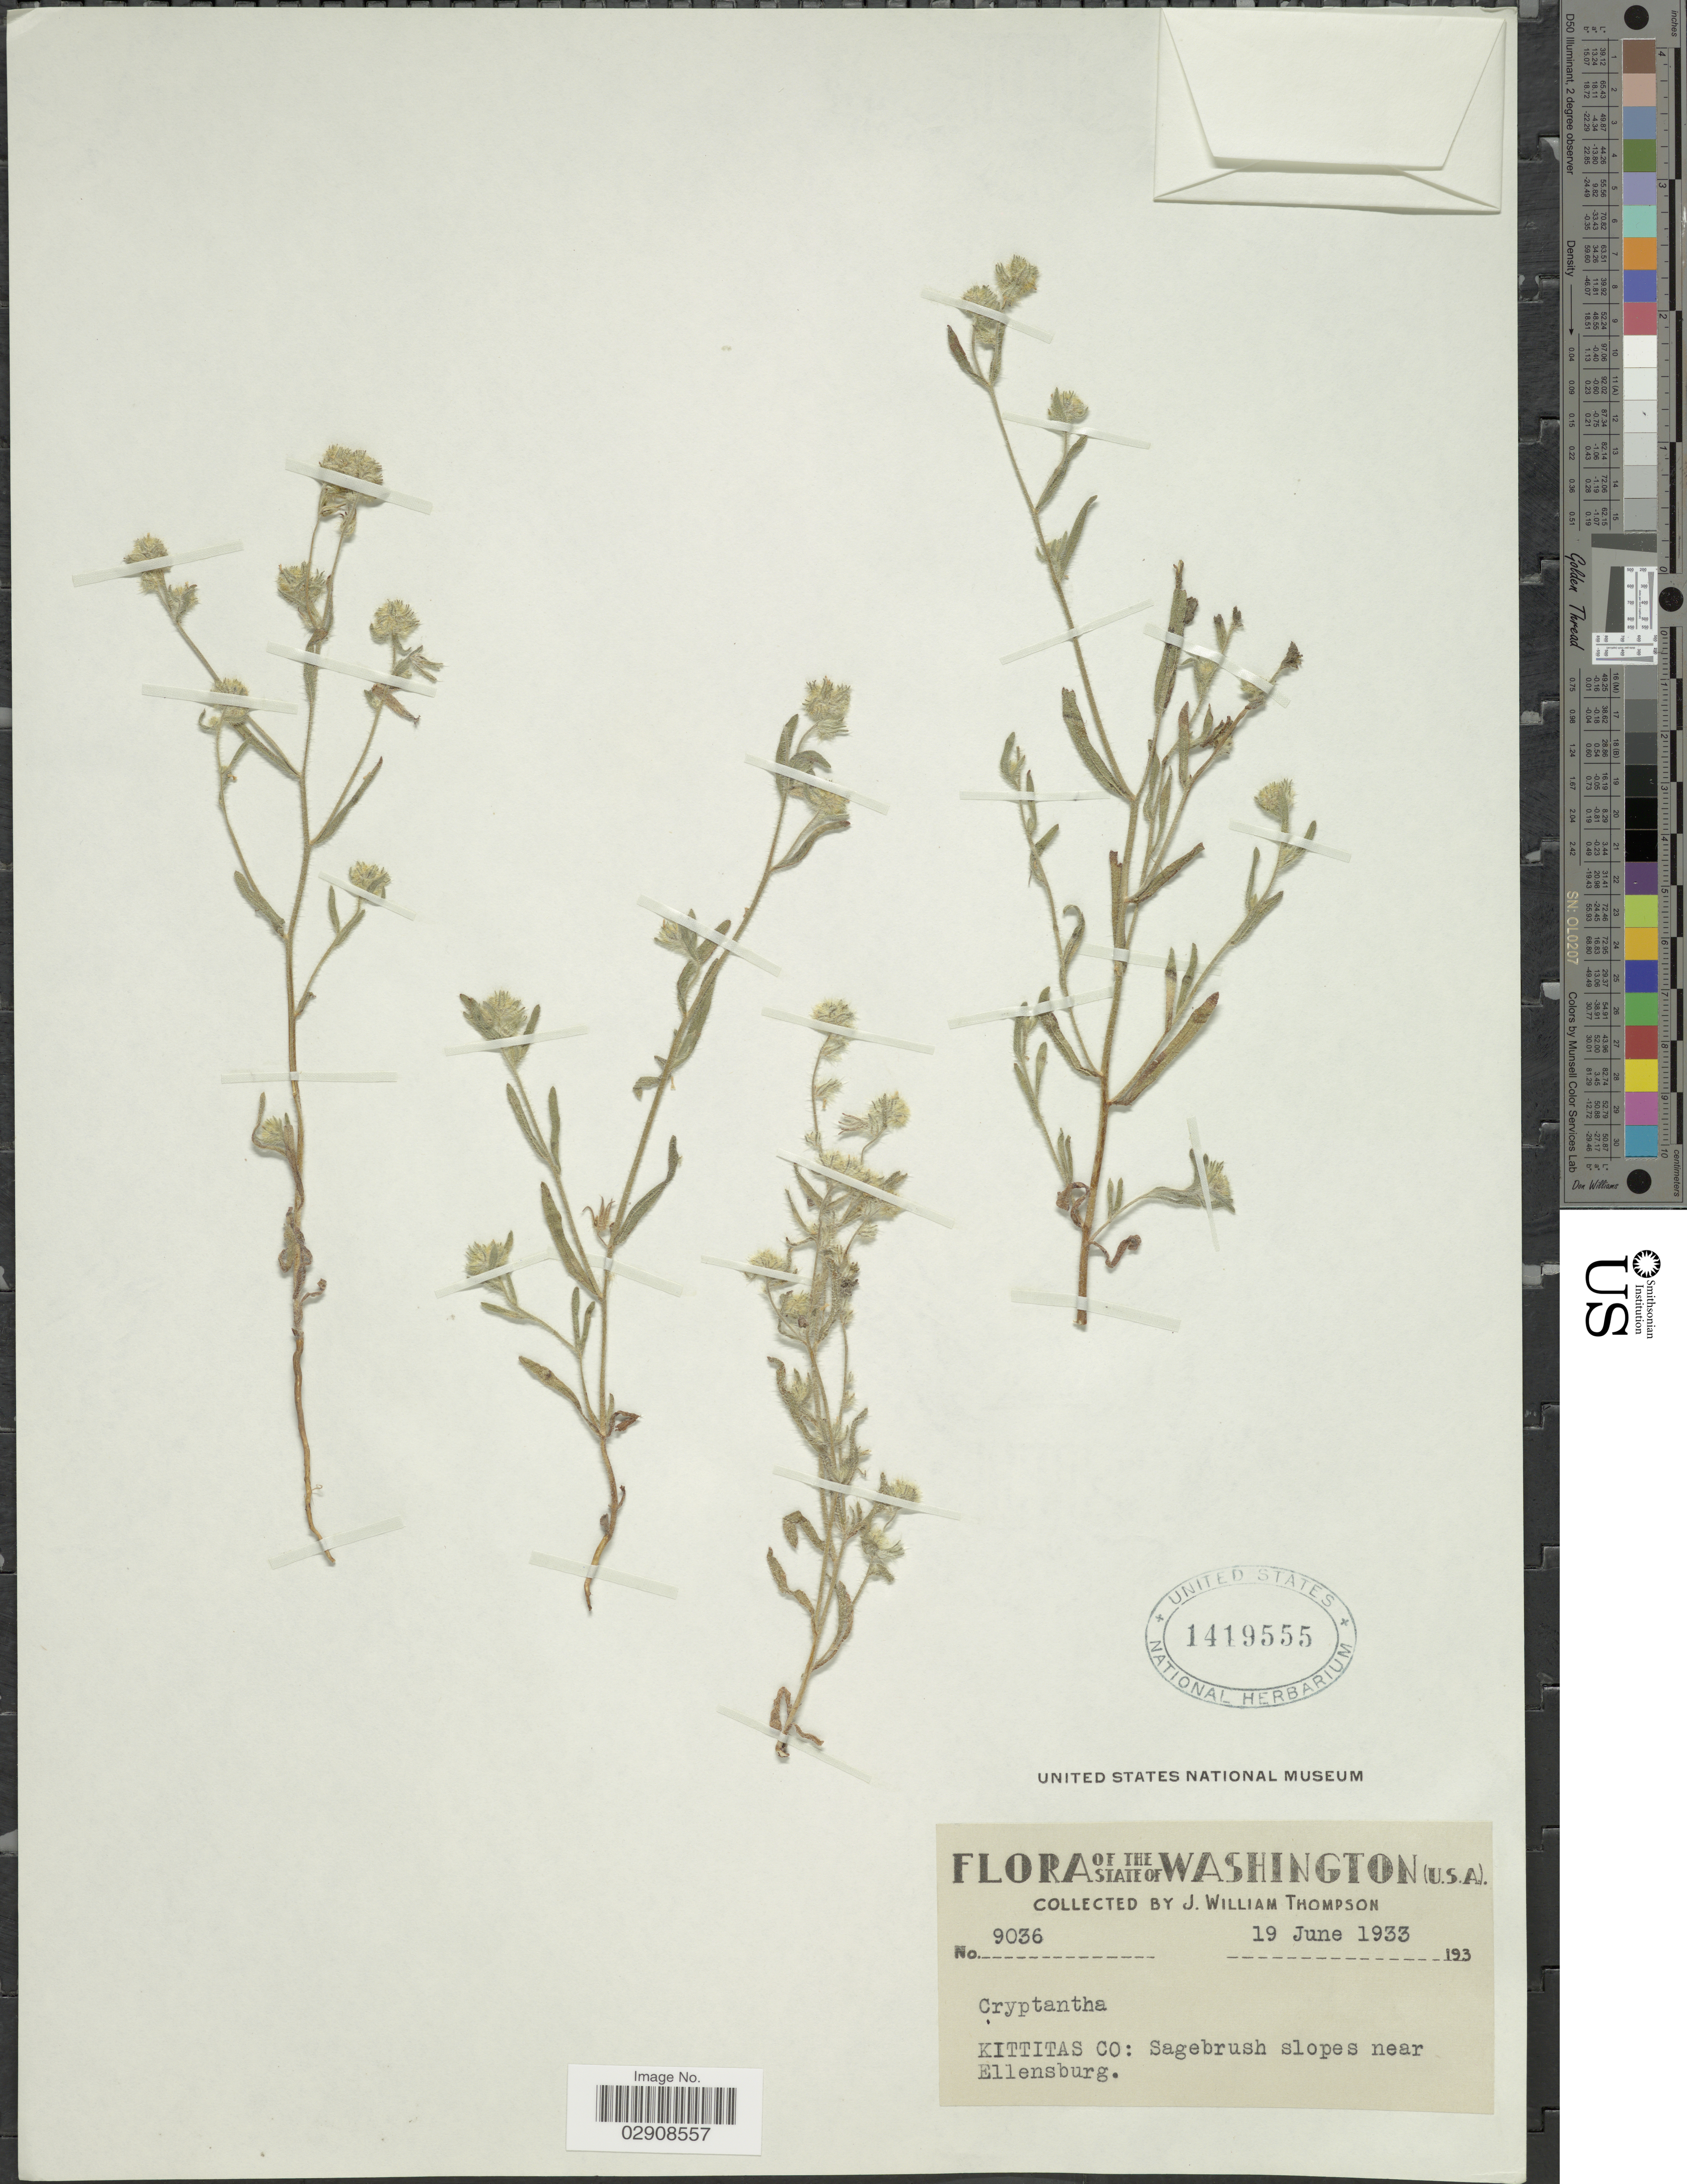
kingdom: Plantae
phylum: Tracheophyta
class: Magnoliopsida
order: Boraginales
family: Boraginaceae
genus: Cryptantha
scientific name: Cryptantha sp.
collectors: J. W. Thompson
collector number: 9036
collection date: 1933-06-19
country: United States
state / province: Washington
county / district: Kittitas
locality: Kittitas Co: Sagebrush slopes near Ellensburg.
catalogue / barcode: US 1419555